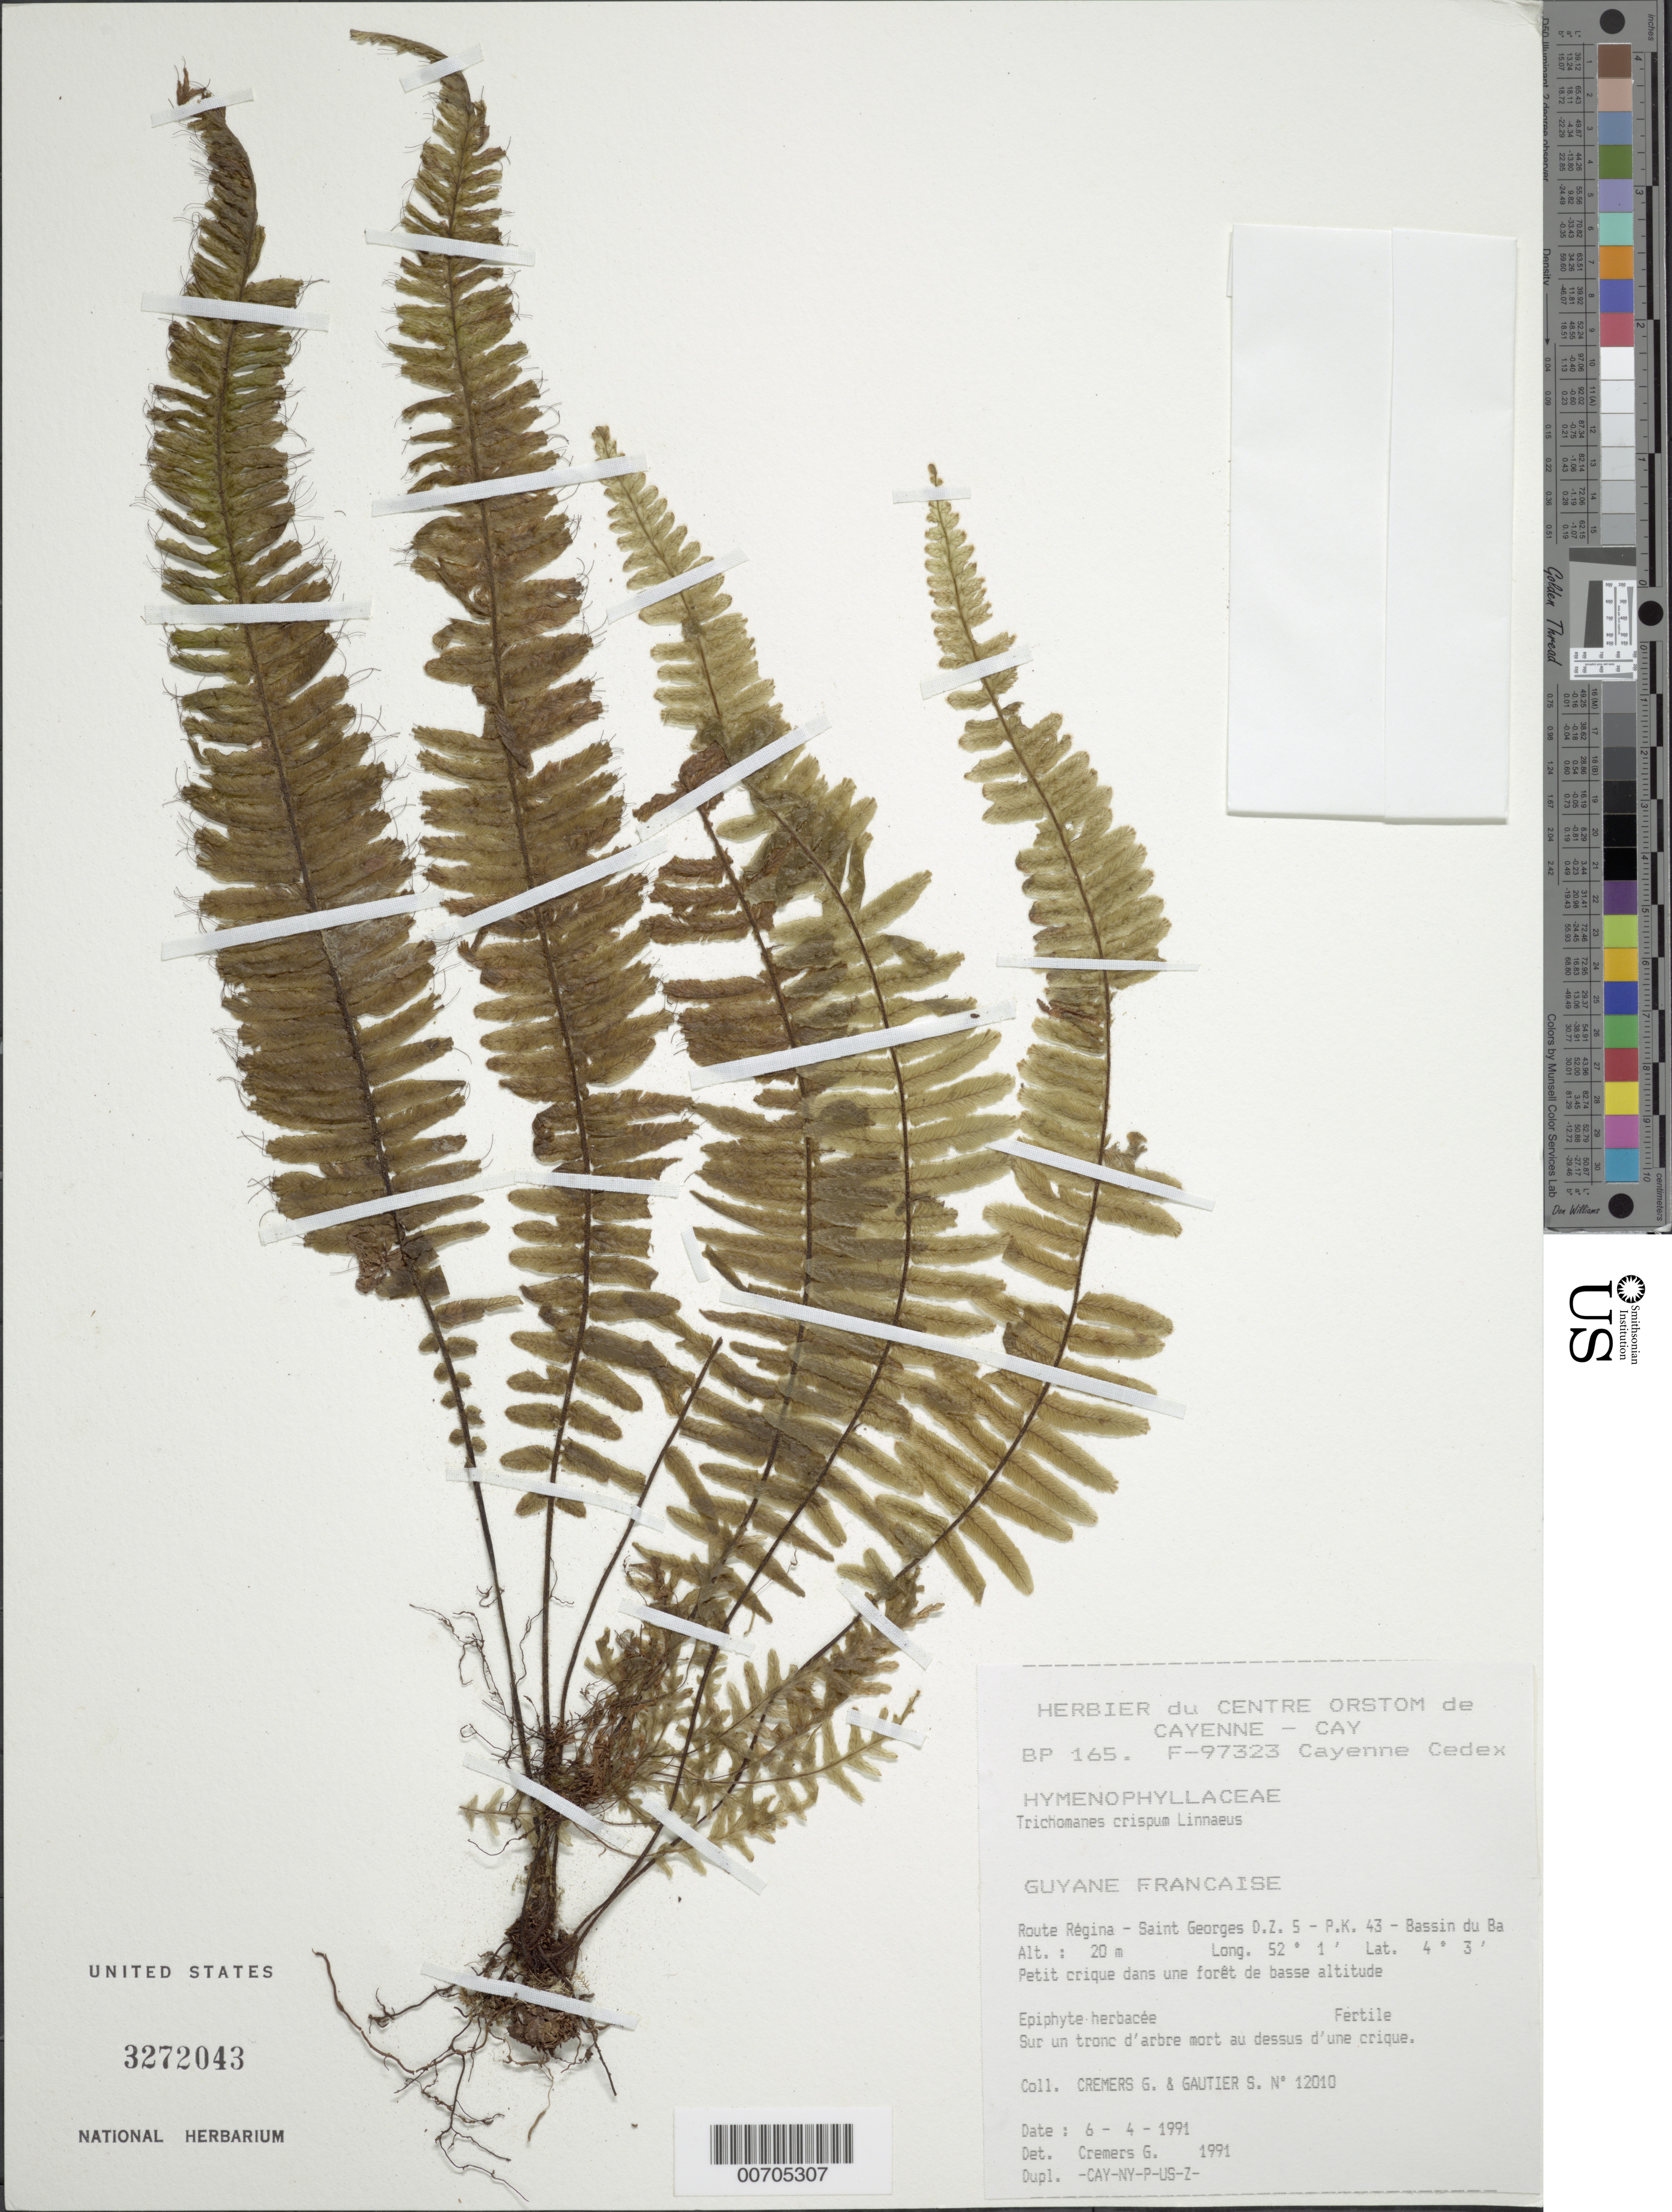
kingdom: Plantae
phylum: Tracheophyta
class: Polypodiopsida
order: Hymenophyllales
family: Hymenophyllaceae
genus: Trichomanes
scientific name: Trichomanes crispum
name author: L.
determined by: Cremers, Georges A.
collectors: G. Cremers & S. Gautier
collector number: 12010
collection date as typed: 6-Apr-91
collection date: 1991-04-06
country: French Guiana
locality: Route Régina, Saint Georges, DZ 5-PK43, Bassin de l'Approuague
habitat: Small creek in low forest, on dead trunk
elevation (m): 20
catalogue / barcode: US 3272043